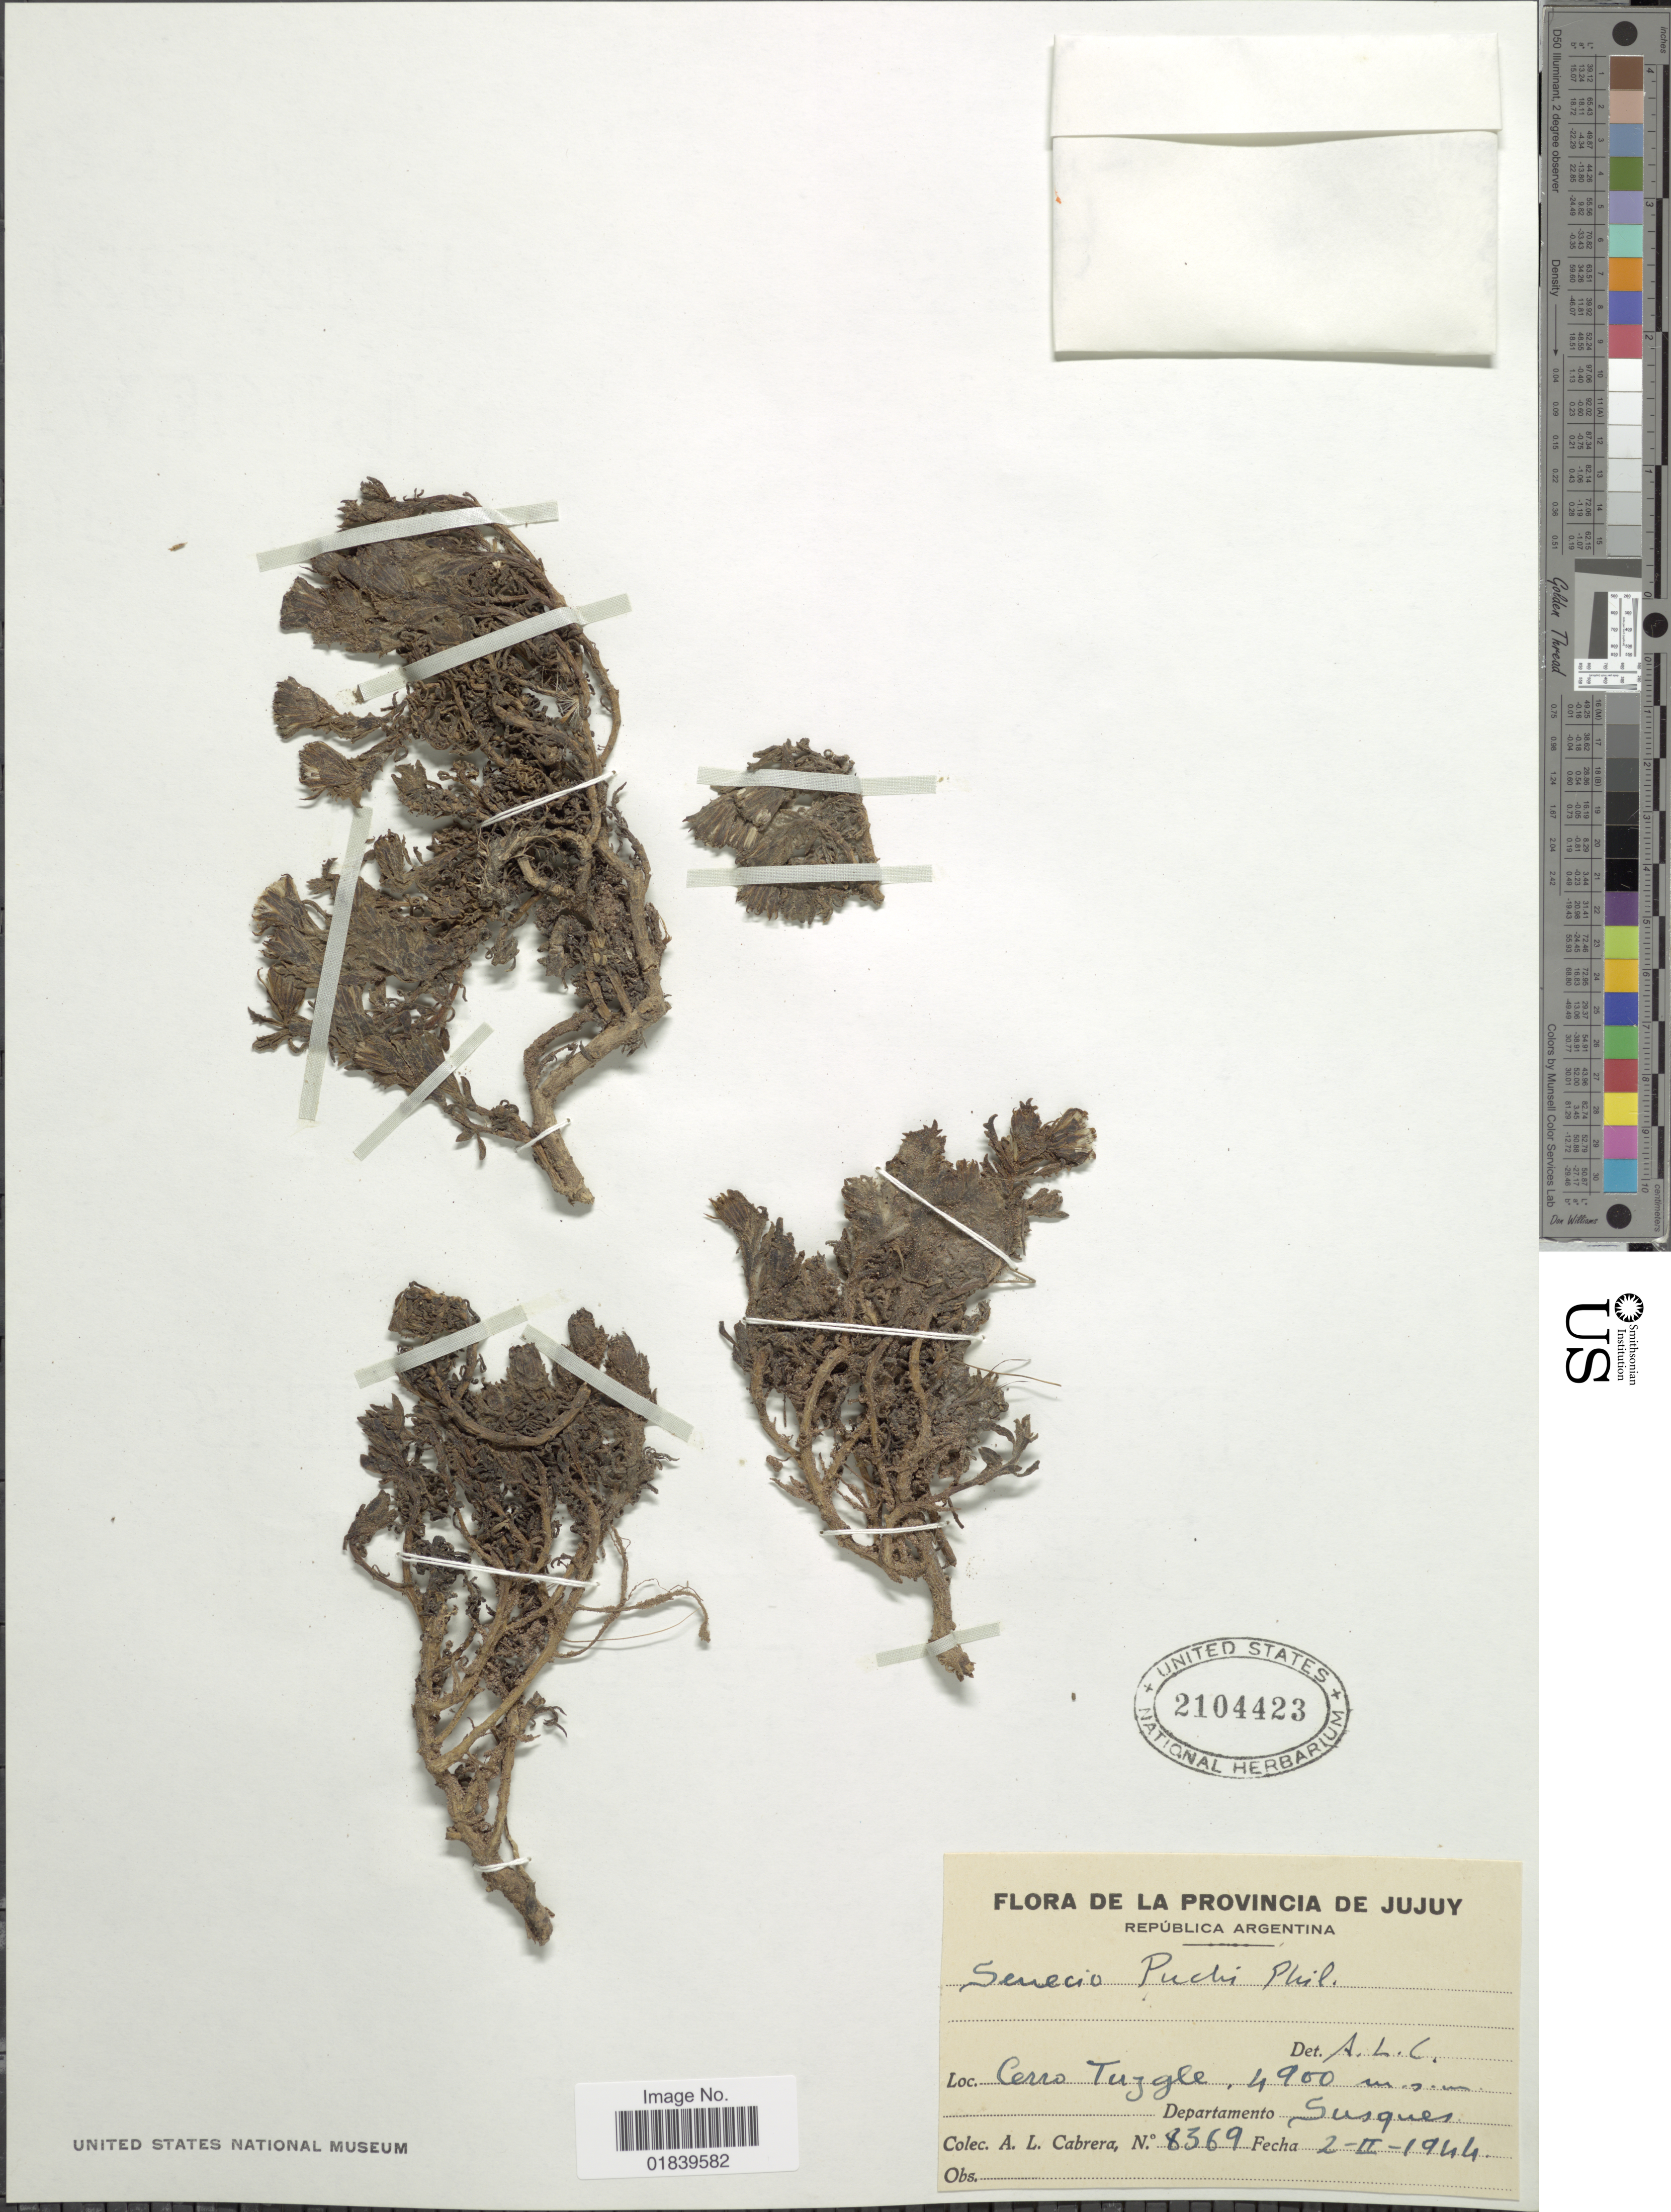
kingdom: Plantae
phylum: Tracheophyta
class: Magnoliopsida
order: Asterales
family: Asteraceae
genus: Senecio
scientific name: Senecio puchii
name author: Phil.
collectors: A. L. Cabrera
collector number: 8369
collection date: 1944-02-02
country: Argentina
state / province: Jujuy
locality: La Provincia de Jujuy. Cerro Tuzgle. Departamento Susques.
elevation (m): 4900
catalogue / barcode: US 2104423